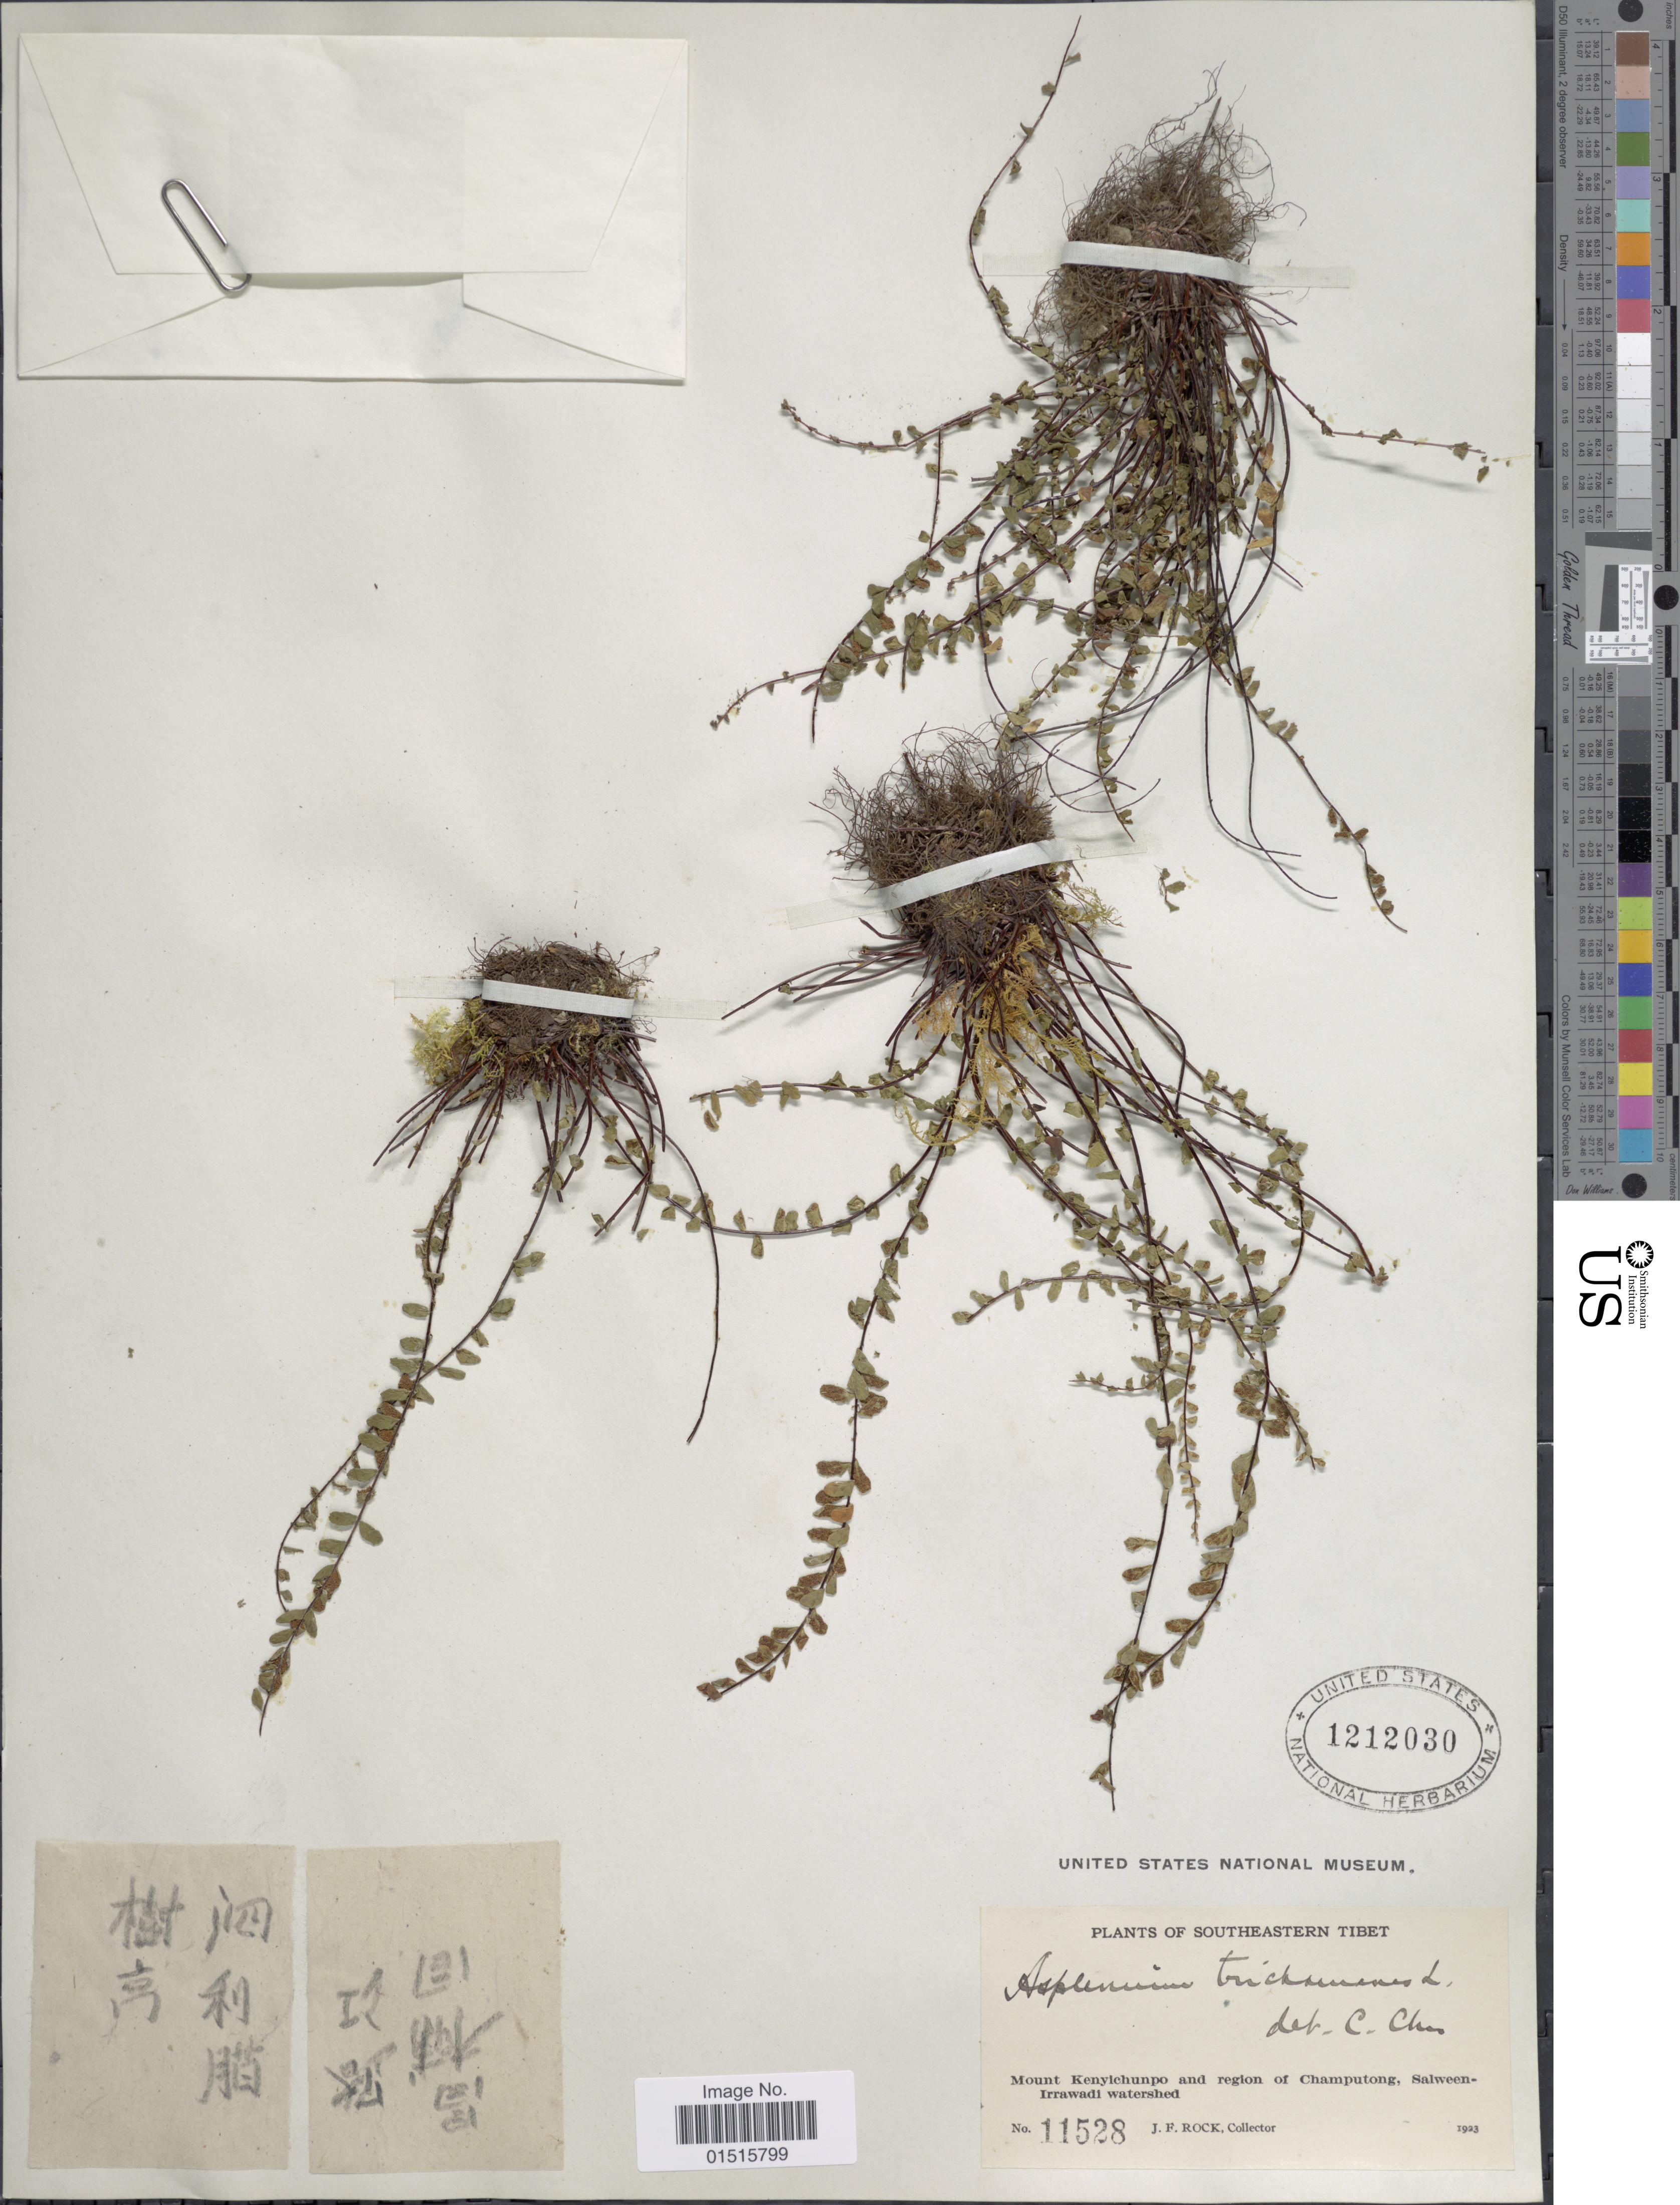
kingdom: Plantae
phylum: Tracheophyta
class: Polypodiopsida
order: Polypodiales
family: Aspleniaceae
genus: Asplenium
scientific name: Asplenium trichomanes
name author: L.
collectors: J. Rock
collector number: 11528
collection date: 1923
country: China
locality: Plants of Southeastern Tibet, Mount Kenyichunpo and region of Champutong, Salween- Irrawadi watershed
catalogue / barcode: US 1212030